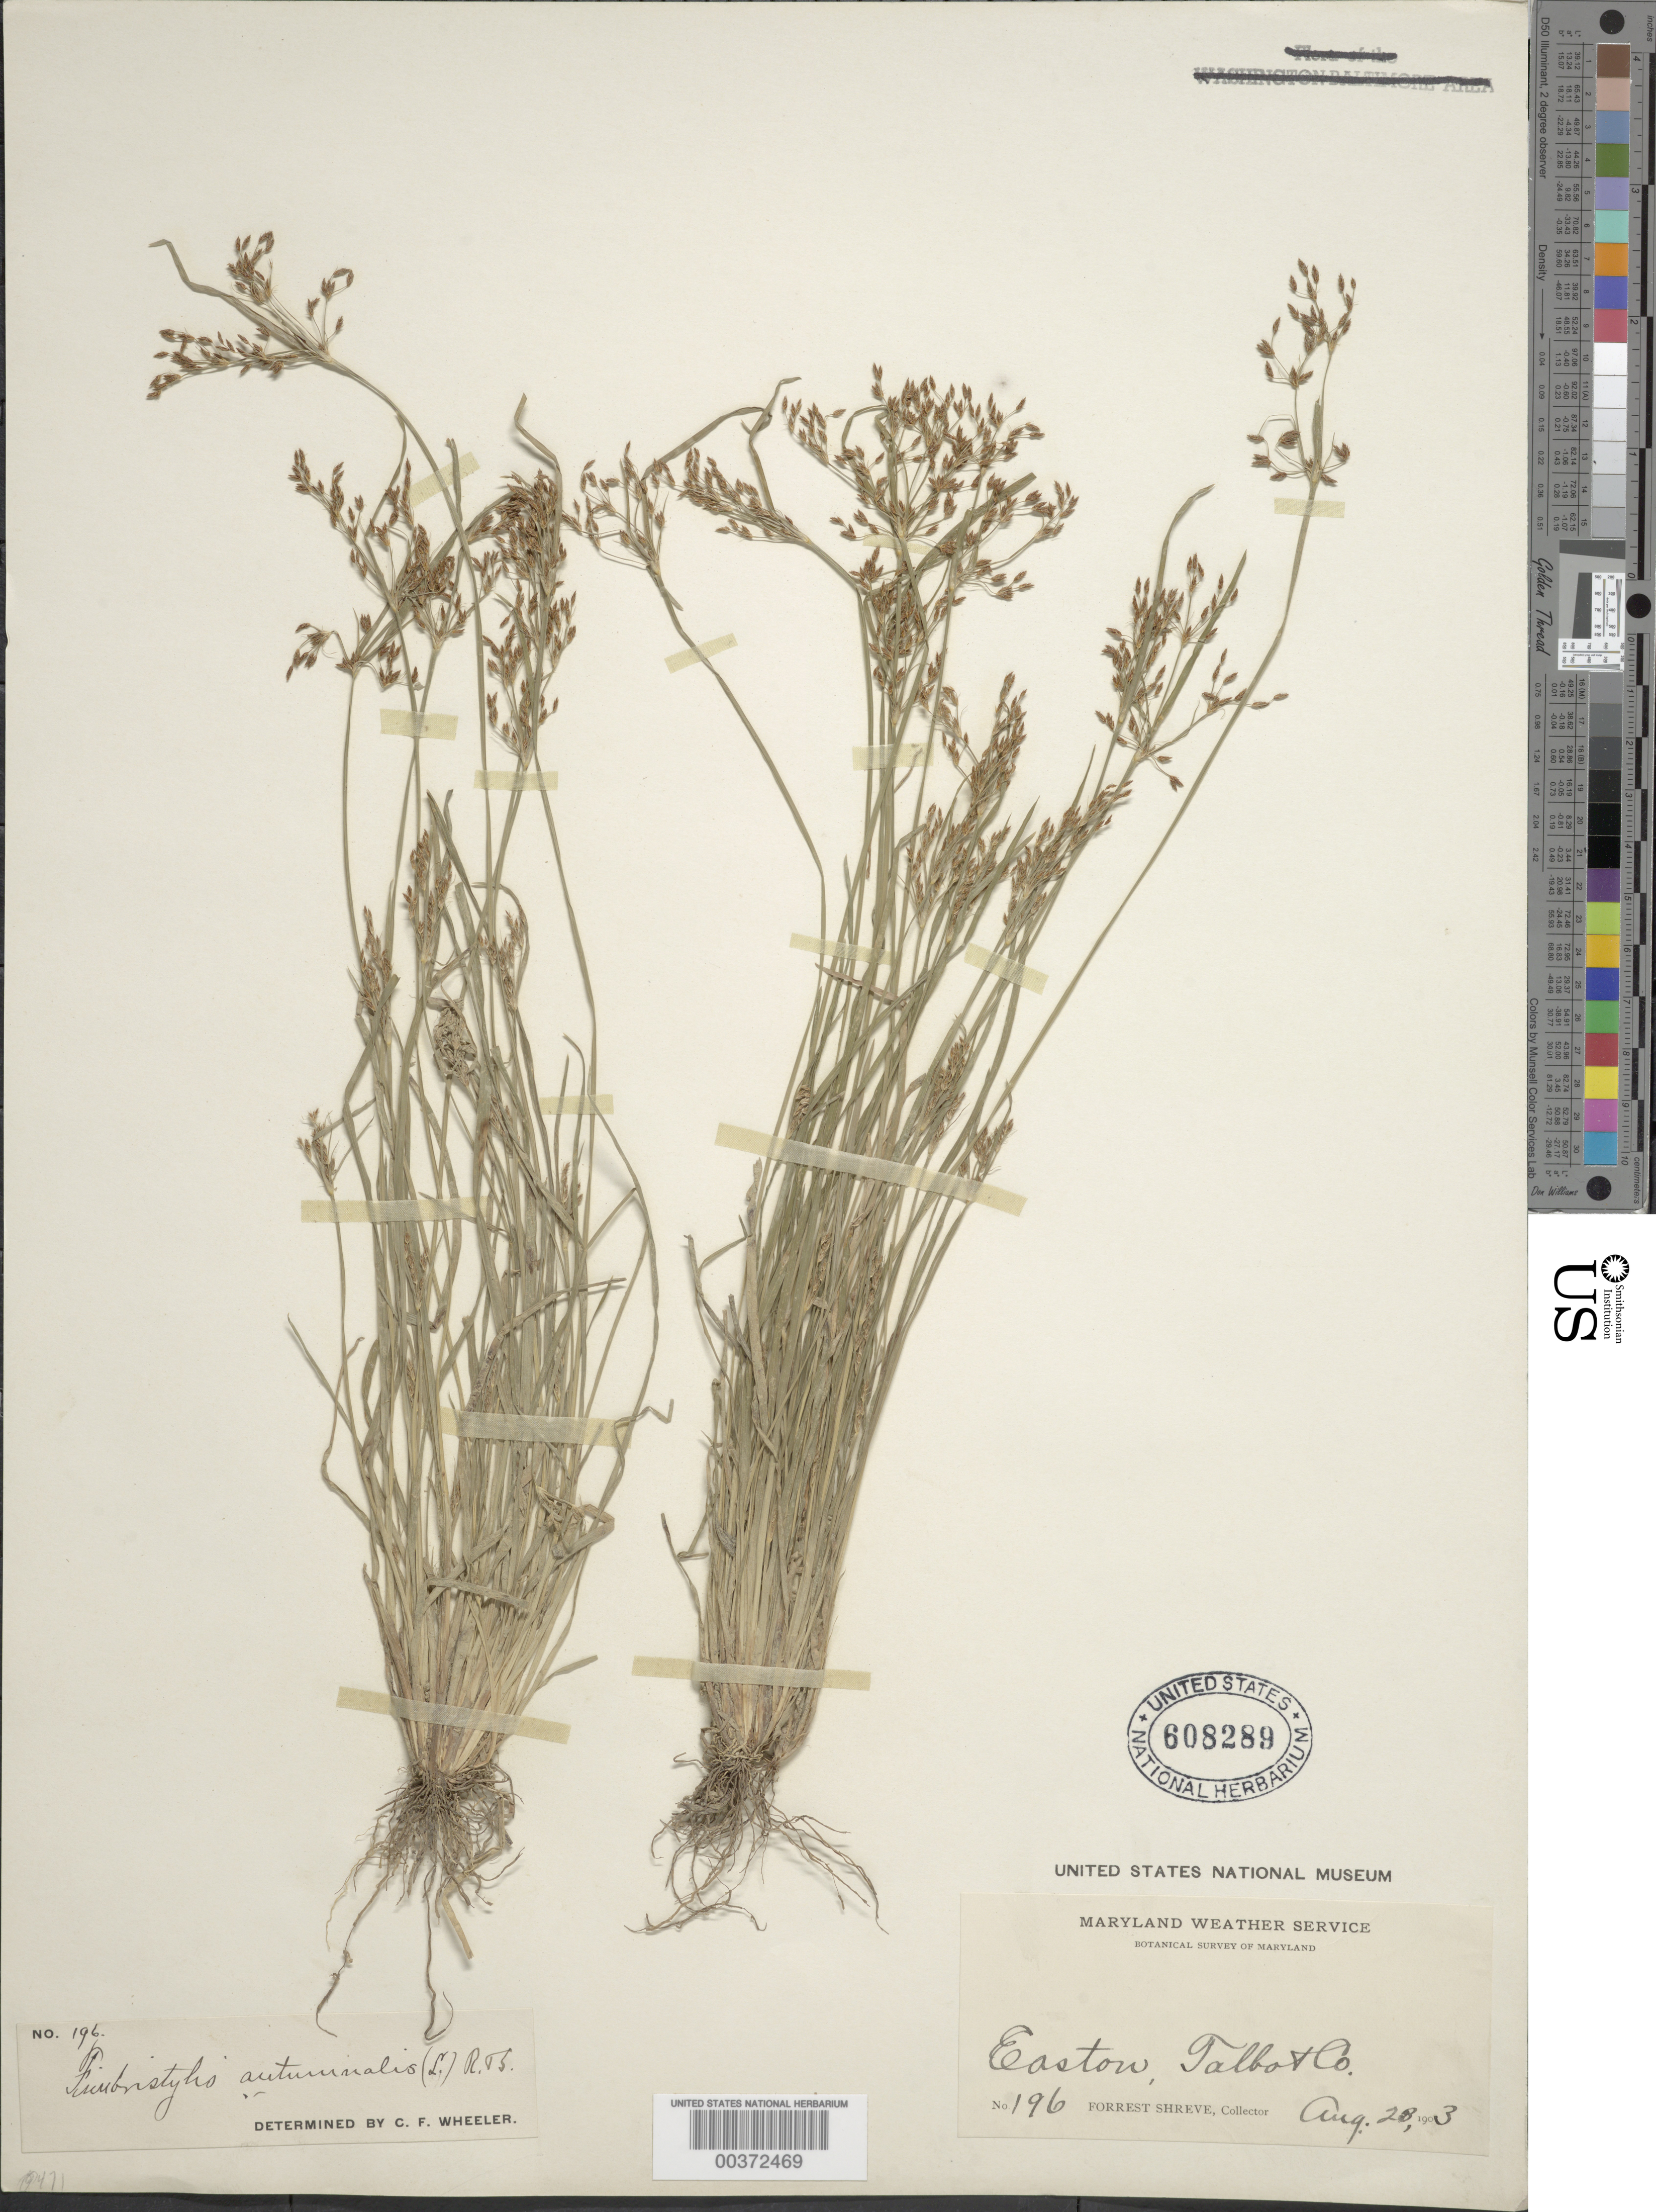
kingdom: Plantae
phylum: Tracheophyta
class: Liliopsida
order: Poales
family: Cyperaceae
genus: Fimbristylis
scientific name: Fimbristylis autumnalis (L.) Roem. & Schult.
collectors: F. Shreve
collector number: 196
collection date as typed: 28 Aug 1903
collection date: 1903-08-28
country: United States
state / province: Maryland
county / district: Talbot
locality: Easton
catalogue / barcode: US 608289